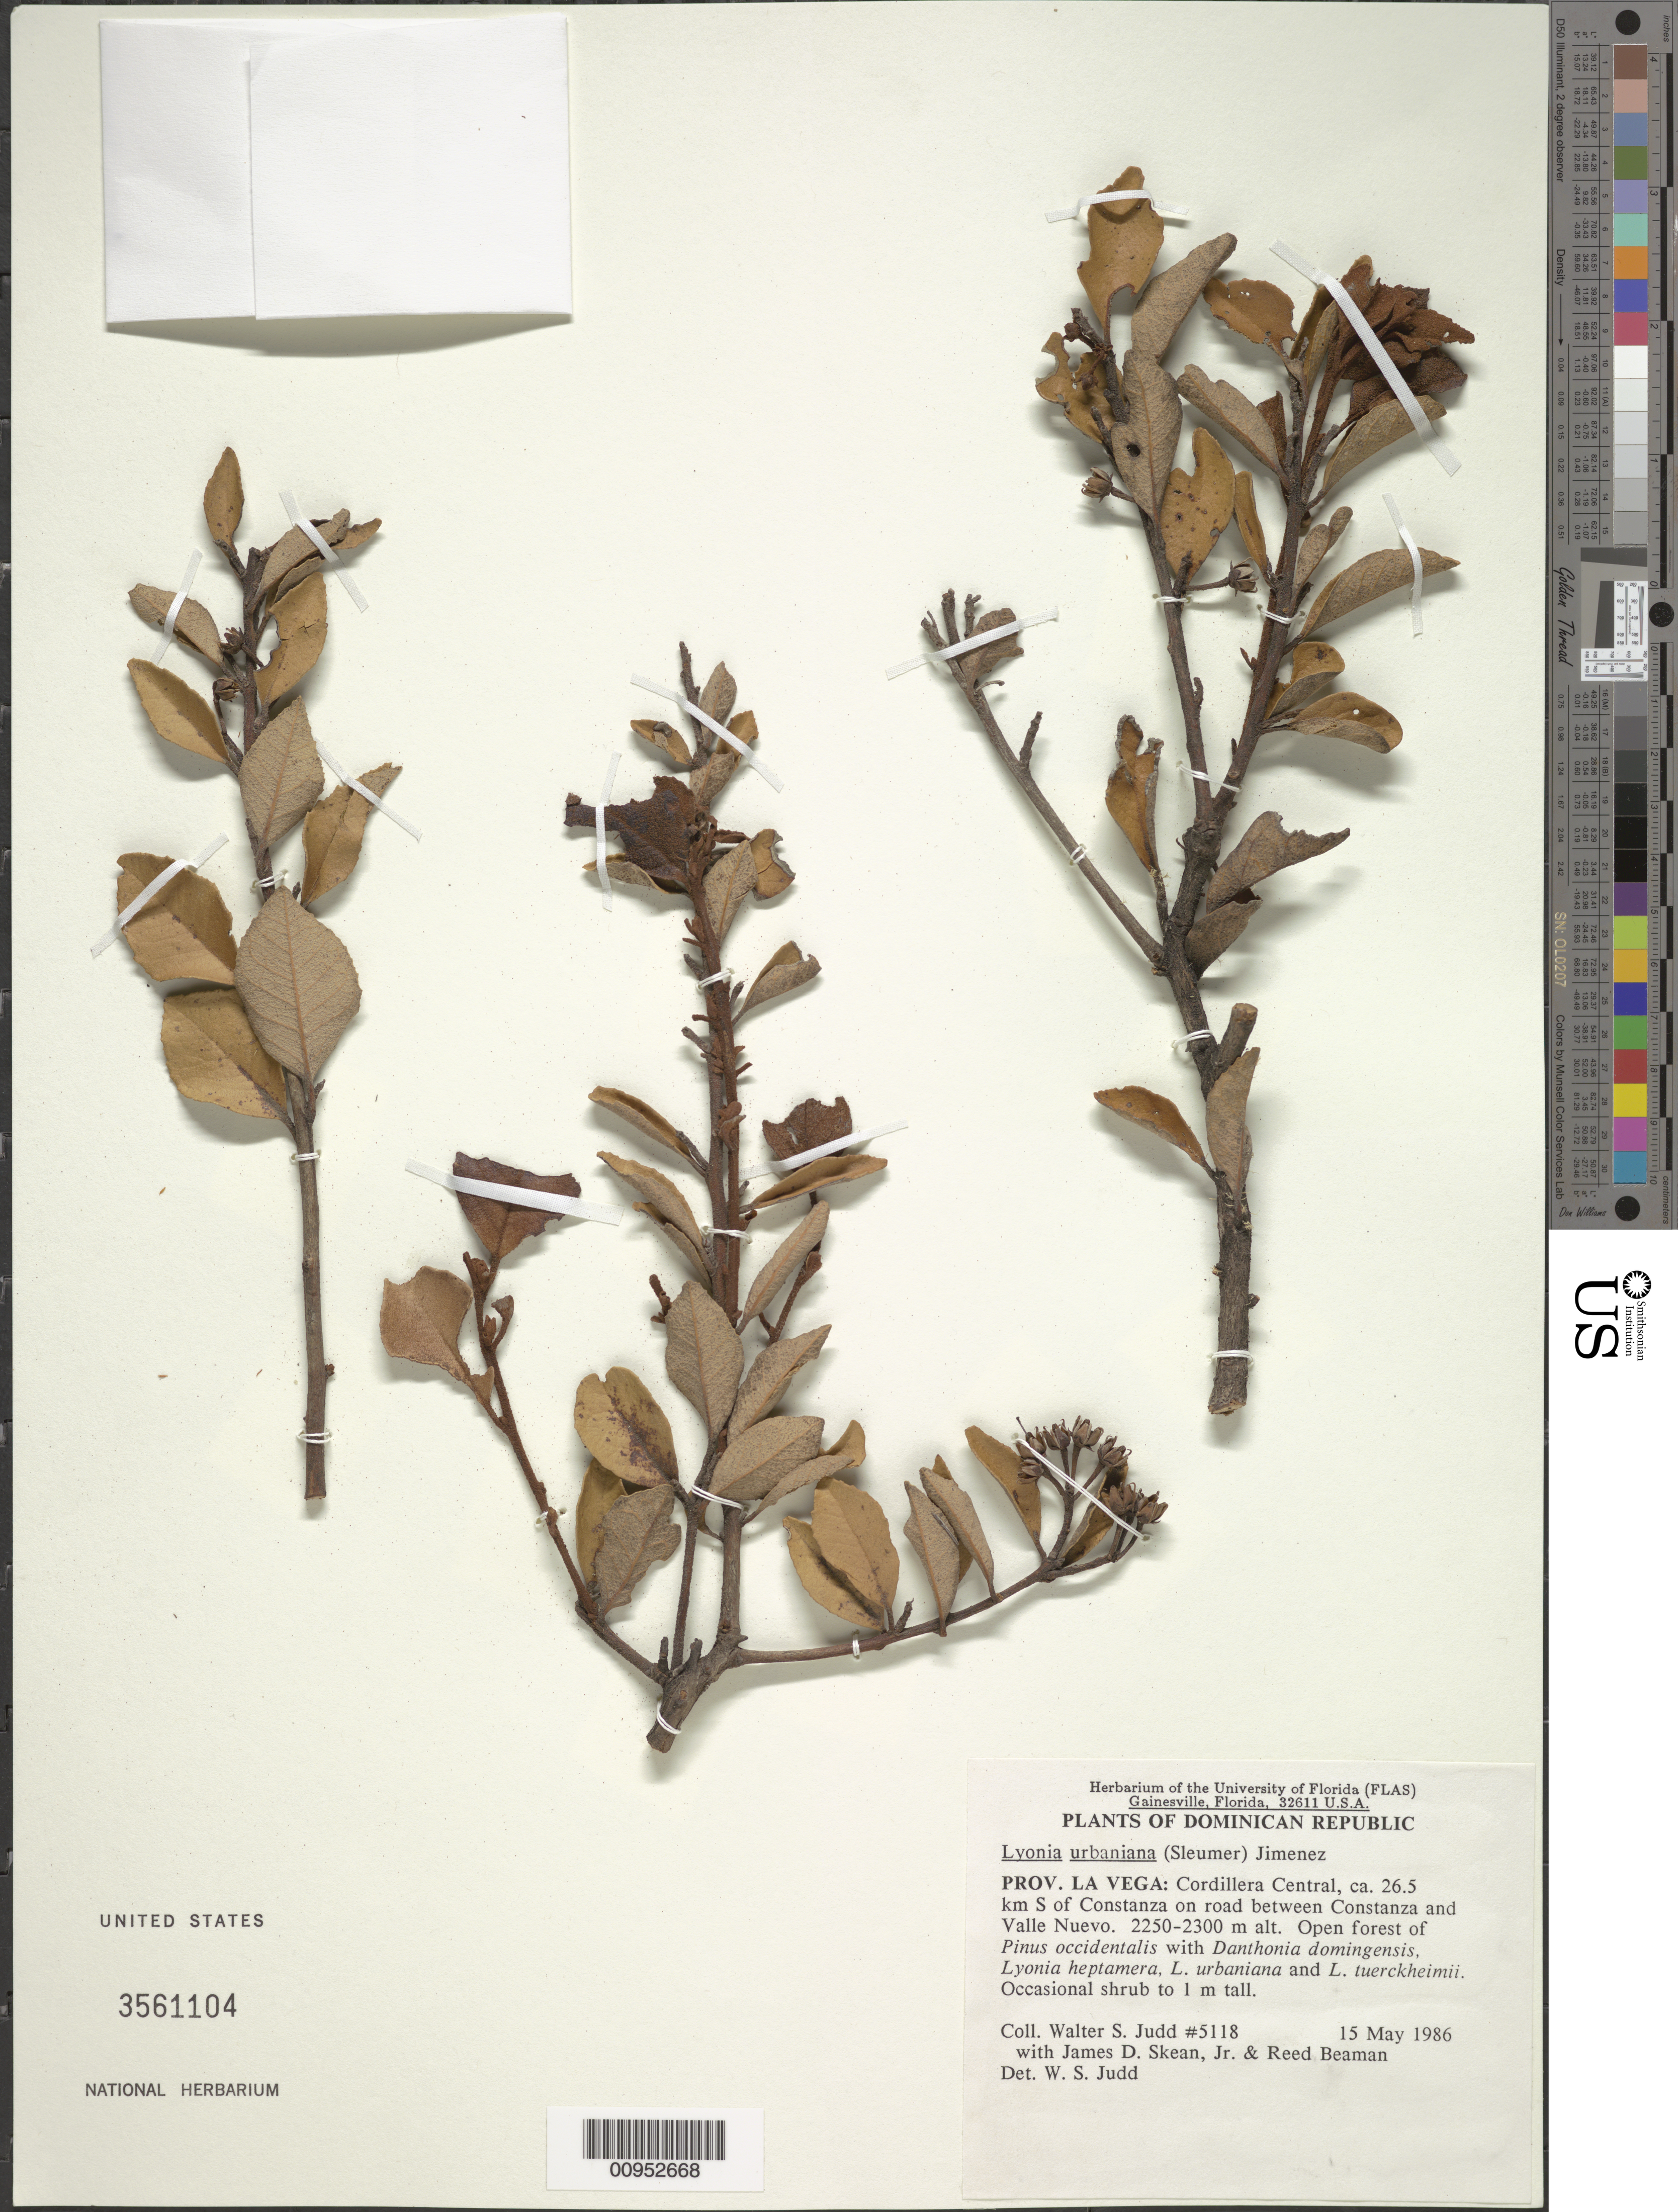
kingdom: Plantae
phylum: Tracheophyta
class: Magnoliopsida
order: Ericales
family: Ericaceae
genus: Lyonia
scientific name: Lyonia urbaniana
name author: (Sleumer) J. Jiménez Alm.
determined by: Judd, Walter S.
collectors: W. S. Judd, J. D. Skean & R. S. Beaman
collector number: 5118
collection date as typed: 15 May 1986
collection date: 1986-05-15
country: Dominican Republic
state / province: La Vega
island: Hispaniola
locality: Cordillera Central, ca. 26.5 km S of Constanza on road between Constanza and Valle Nuevo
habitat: Open forest of Pinus occidentalis with Danthonia domingensis, Lyonia heptamera, L. urbaniana and L. tuerckheimii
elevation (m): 2250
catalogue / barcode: US 3561104